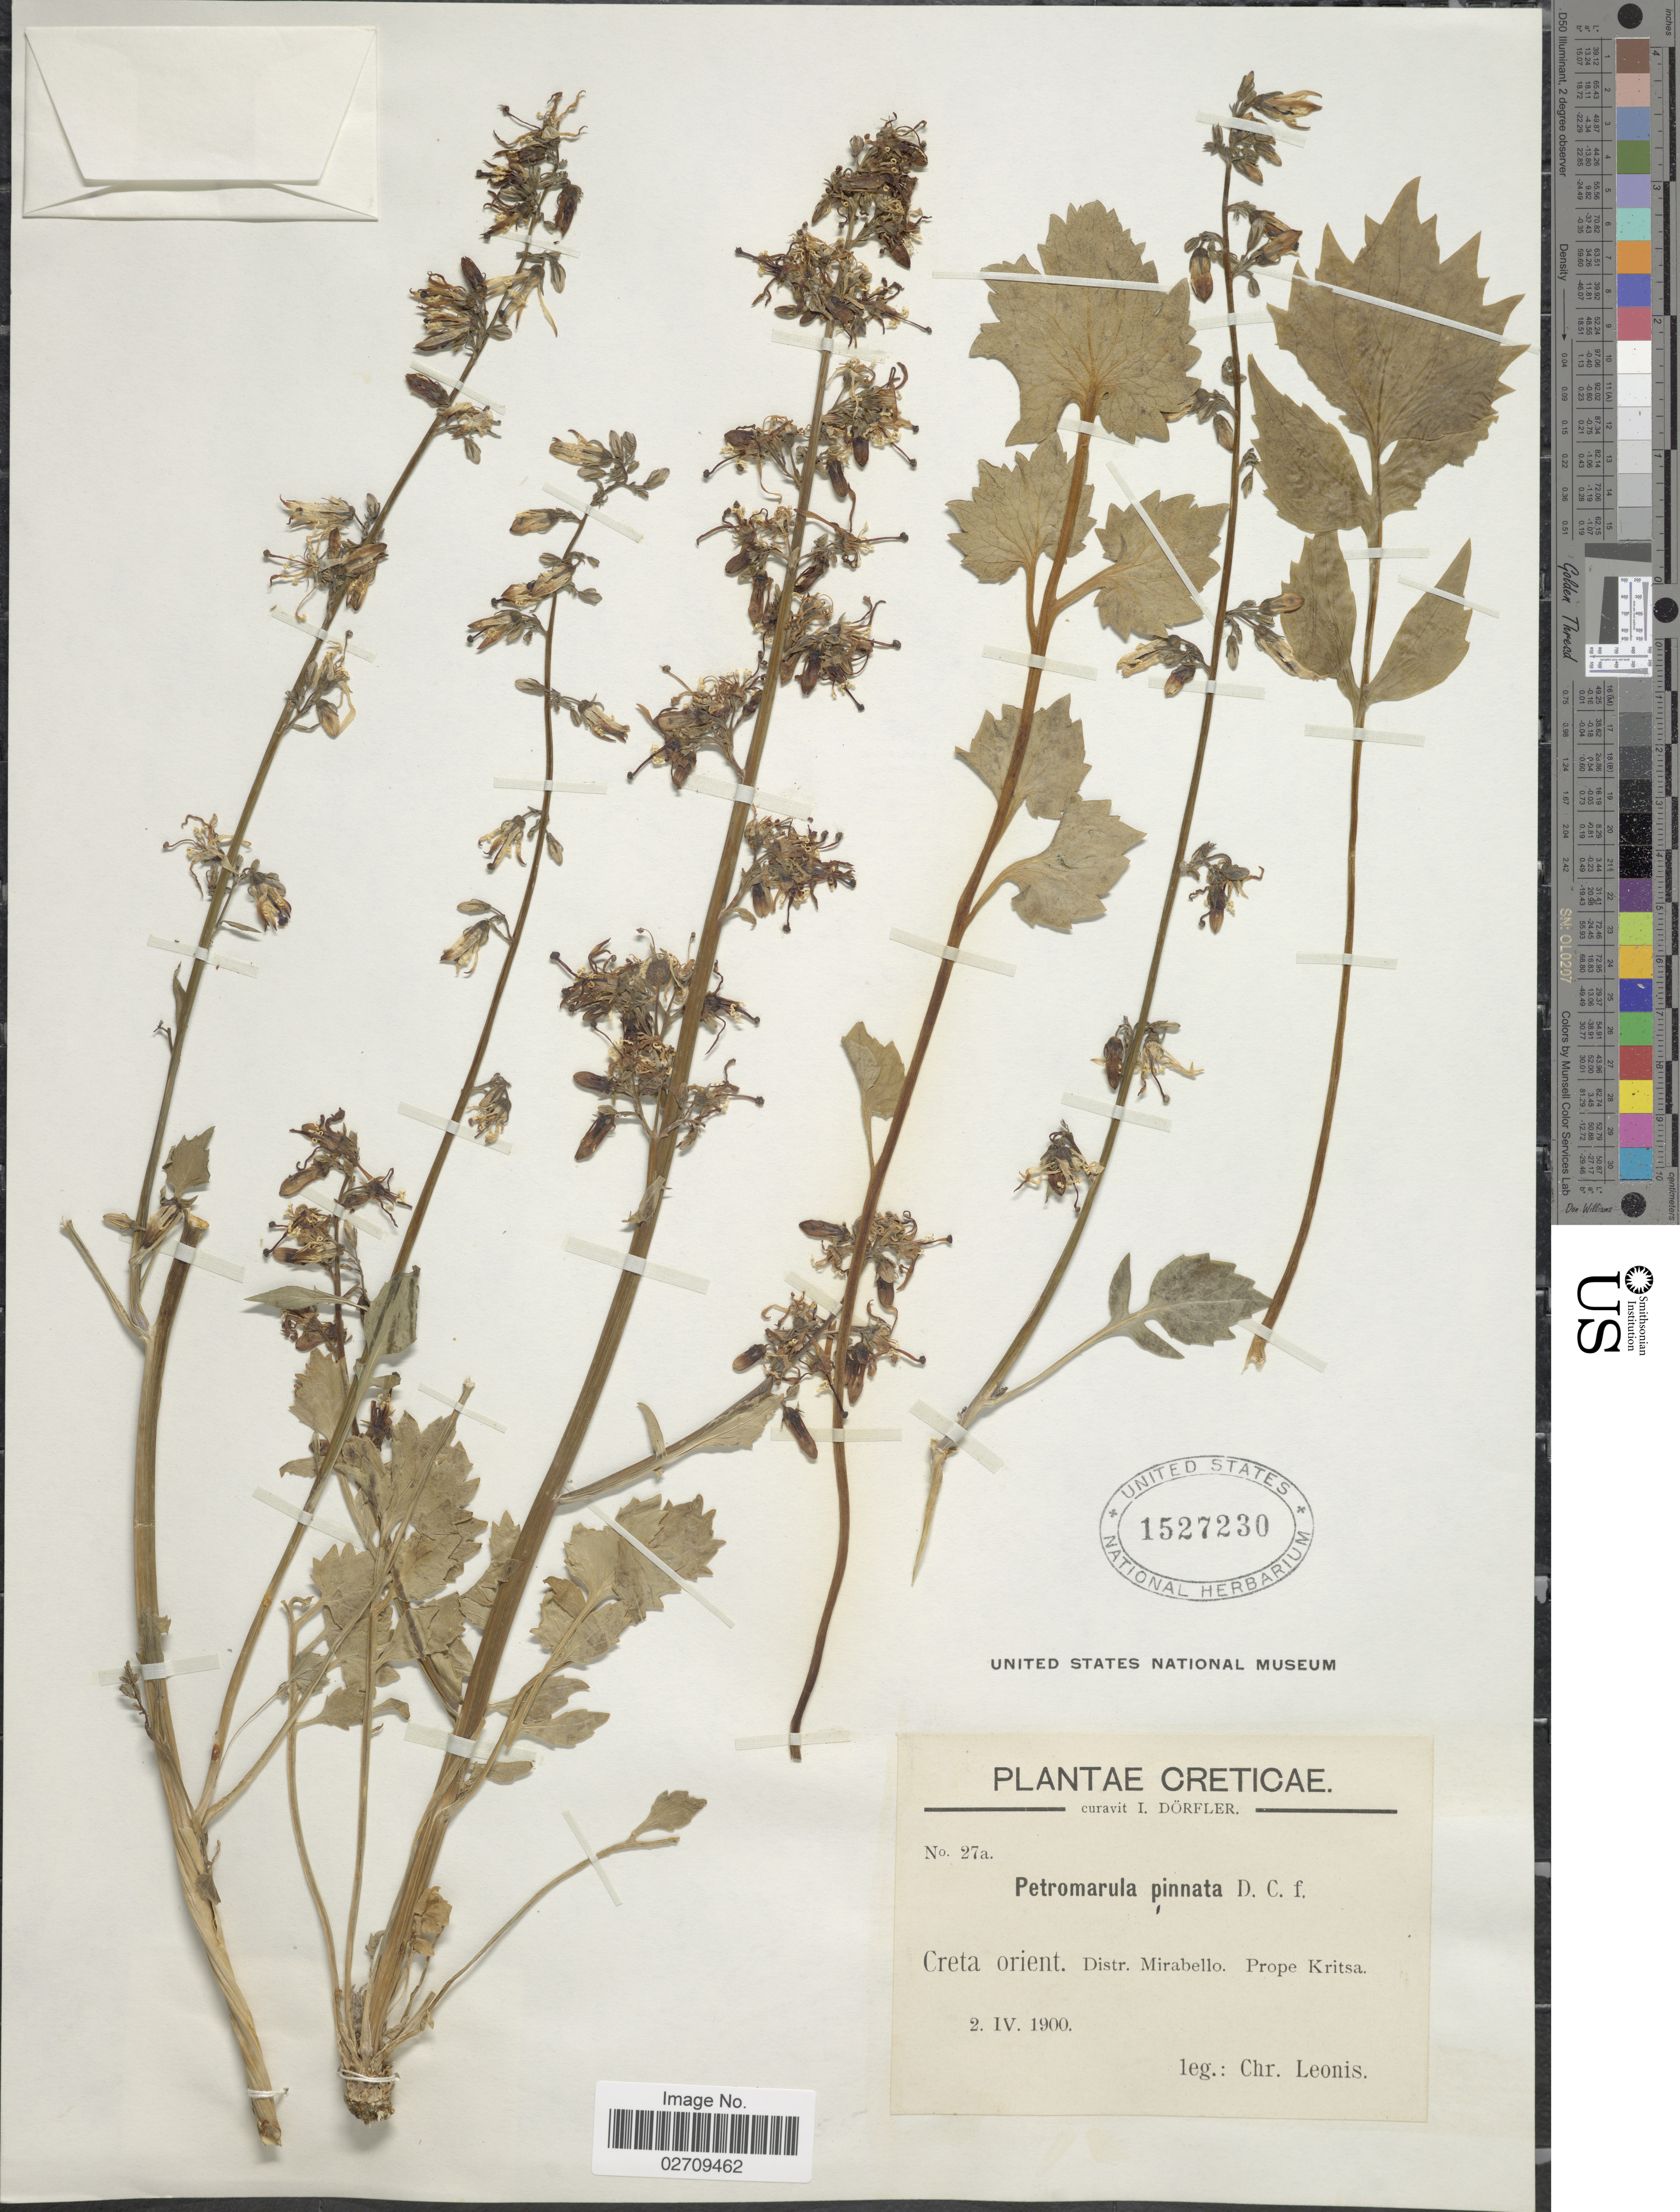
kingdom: Plantae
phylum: Tracheophyta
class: Magnoliopsida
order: Asterales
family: Campanulaceae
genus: Petromarula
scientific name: Petromarula pinnata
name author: (L.) A. DC.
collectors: C. Leonis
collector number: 27a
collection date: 1900-04-02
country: Greece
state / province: Crete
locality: Creticae, Creta orient. Distr. Mirabello. Prope Kritsa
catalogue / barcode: US 1527230